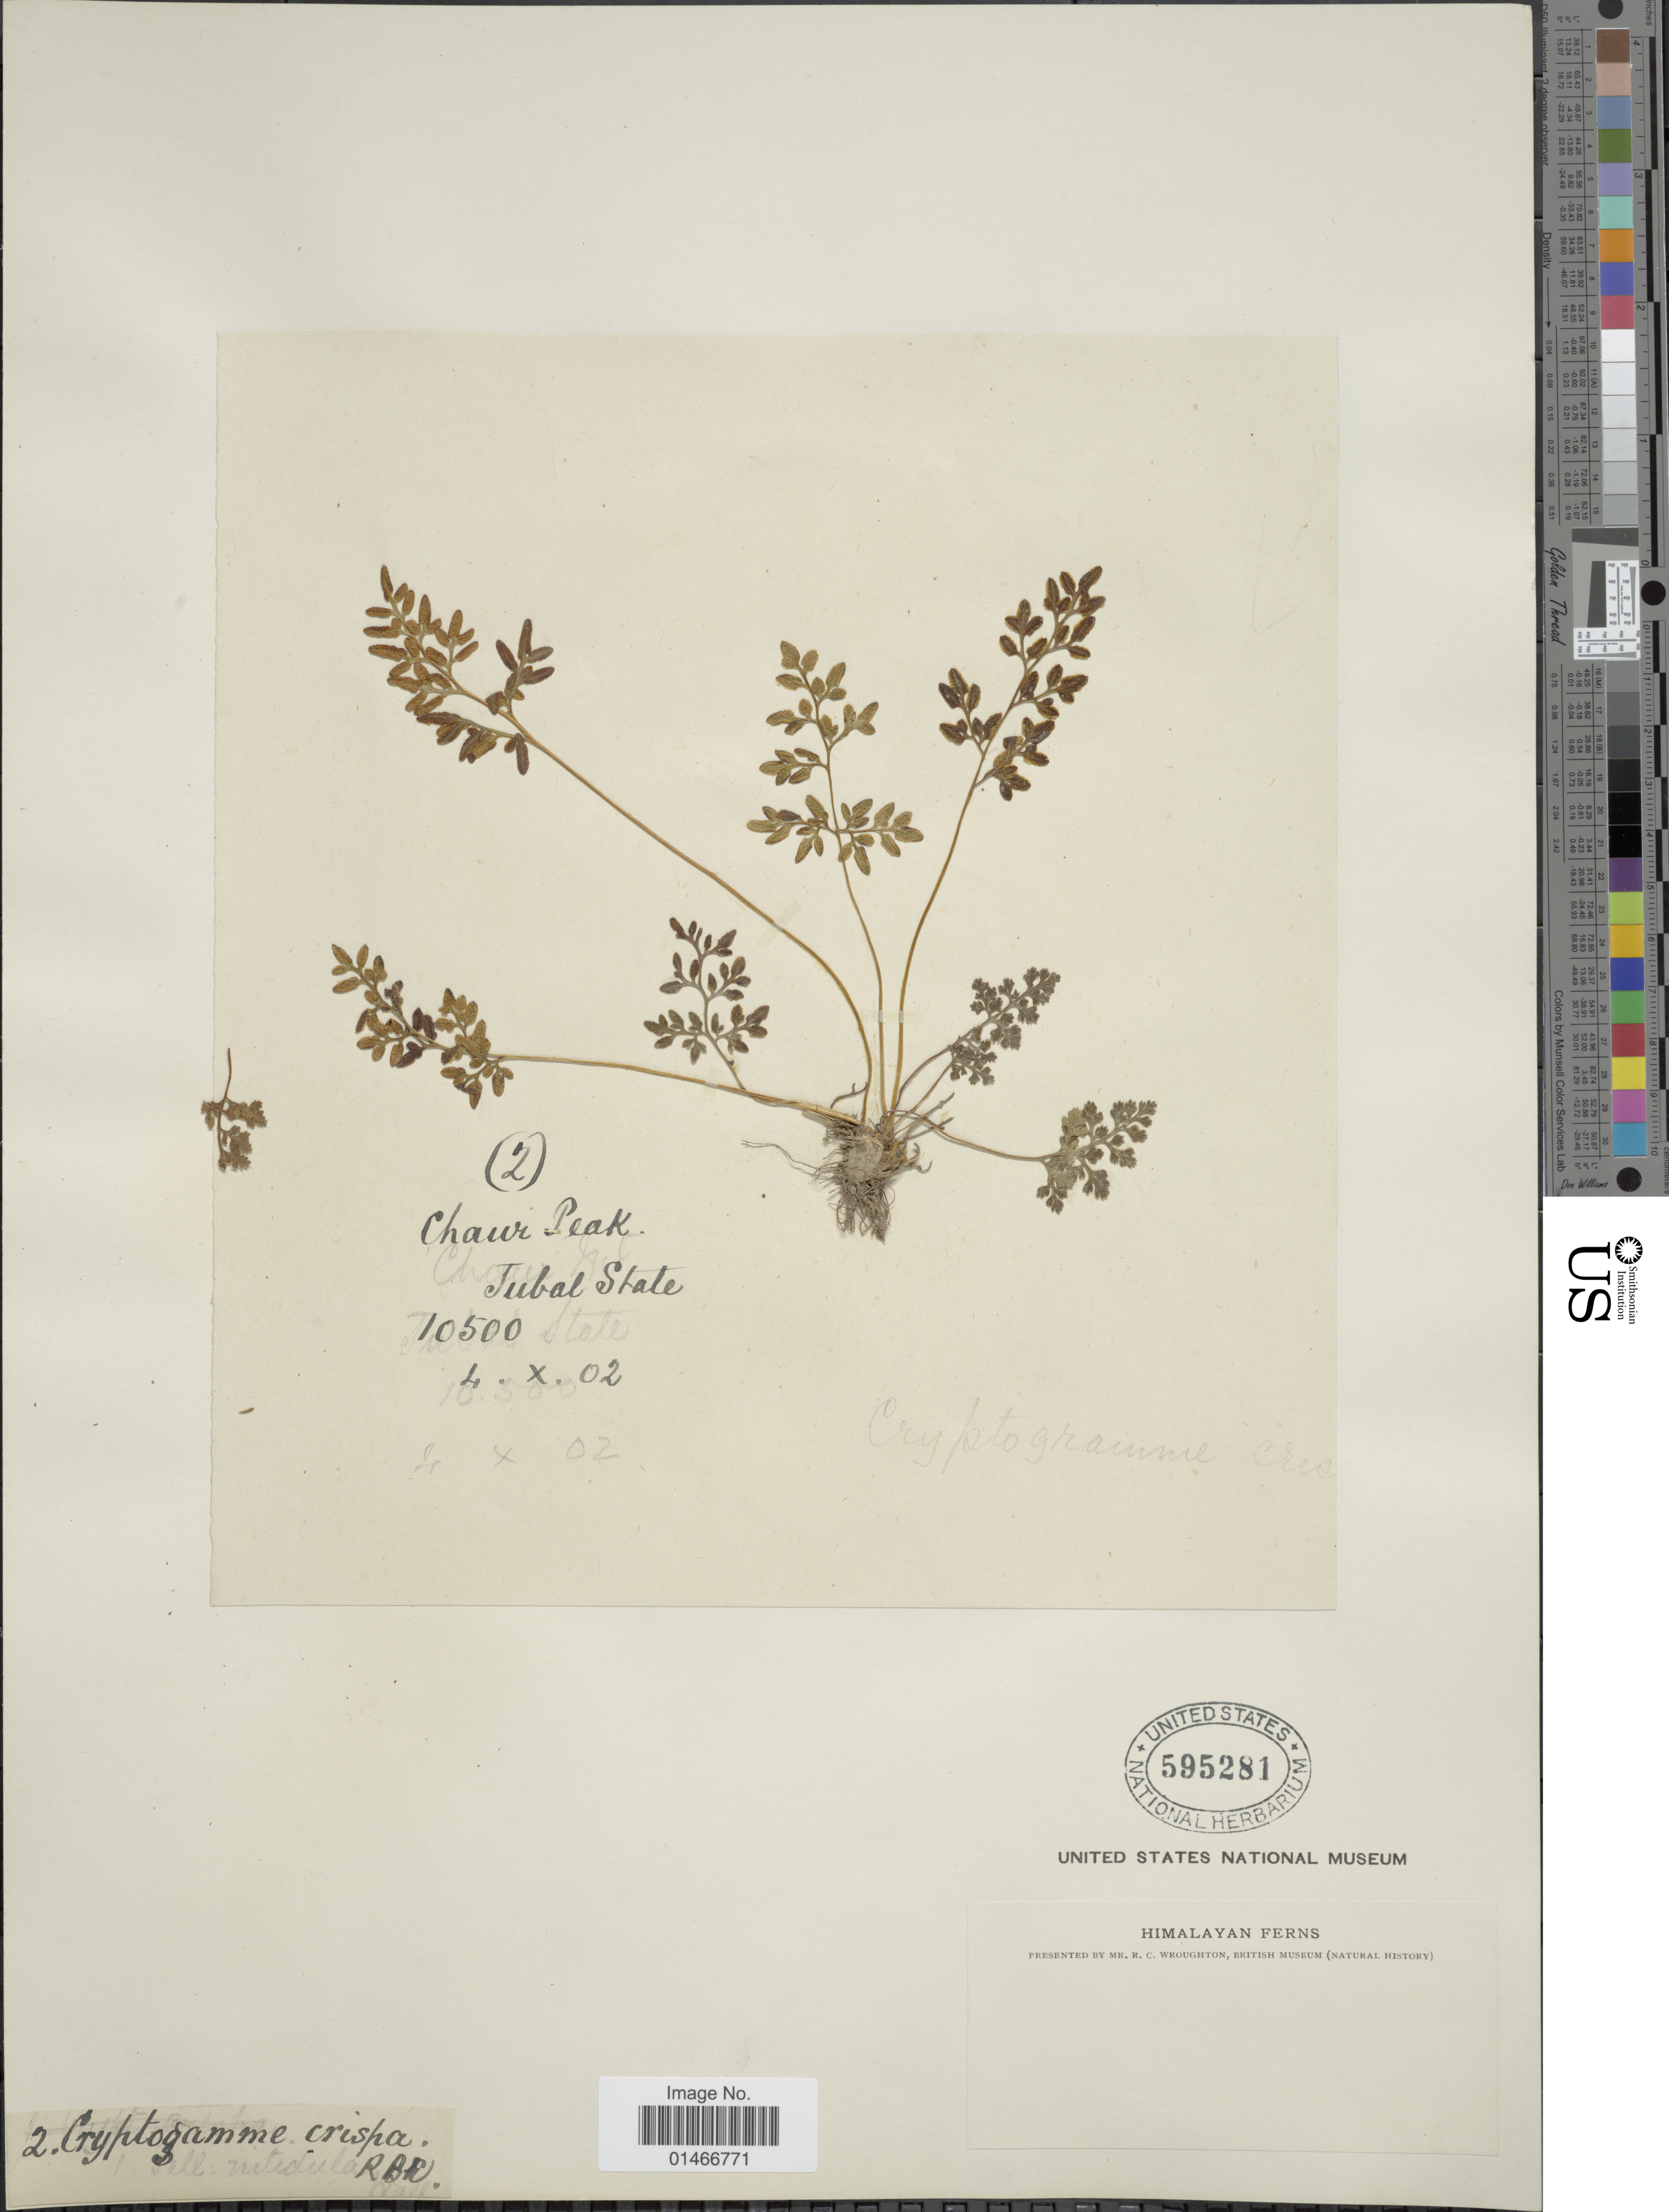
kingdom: Plantae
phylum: Tracheophyta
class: Polypodiopsida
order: Polypodiales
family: Pteridaceae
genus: Cryptogramma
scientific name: Cryptogramma brunoniana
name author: Wall. ex Hook. & Grev.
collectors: R. Wroughton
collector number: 10500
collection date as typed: Transcribed d/m/y: 4/10/2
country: India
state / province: Himachal Pradesh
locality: Himalayan Ferns. Chaur Peak. Tubal State.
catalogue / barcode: US 595281